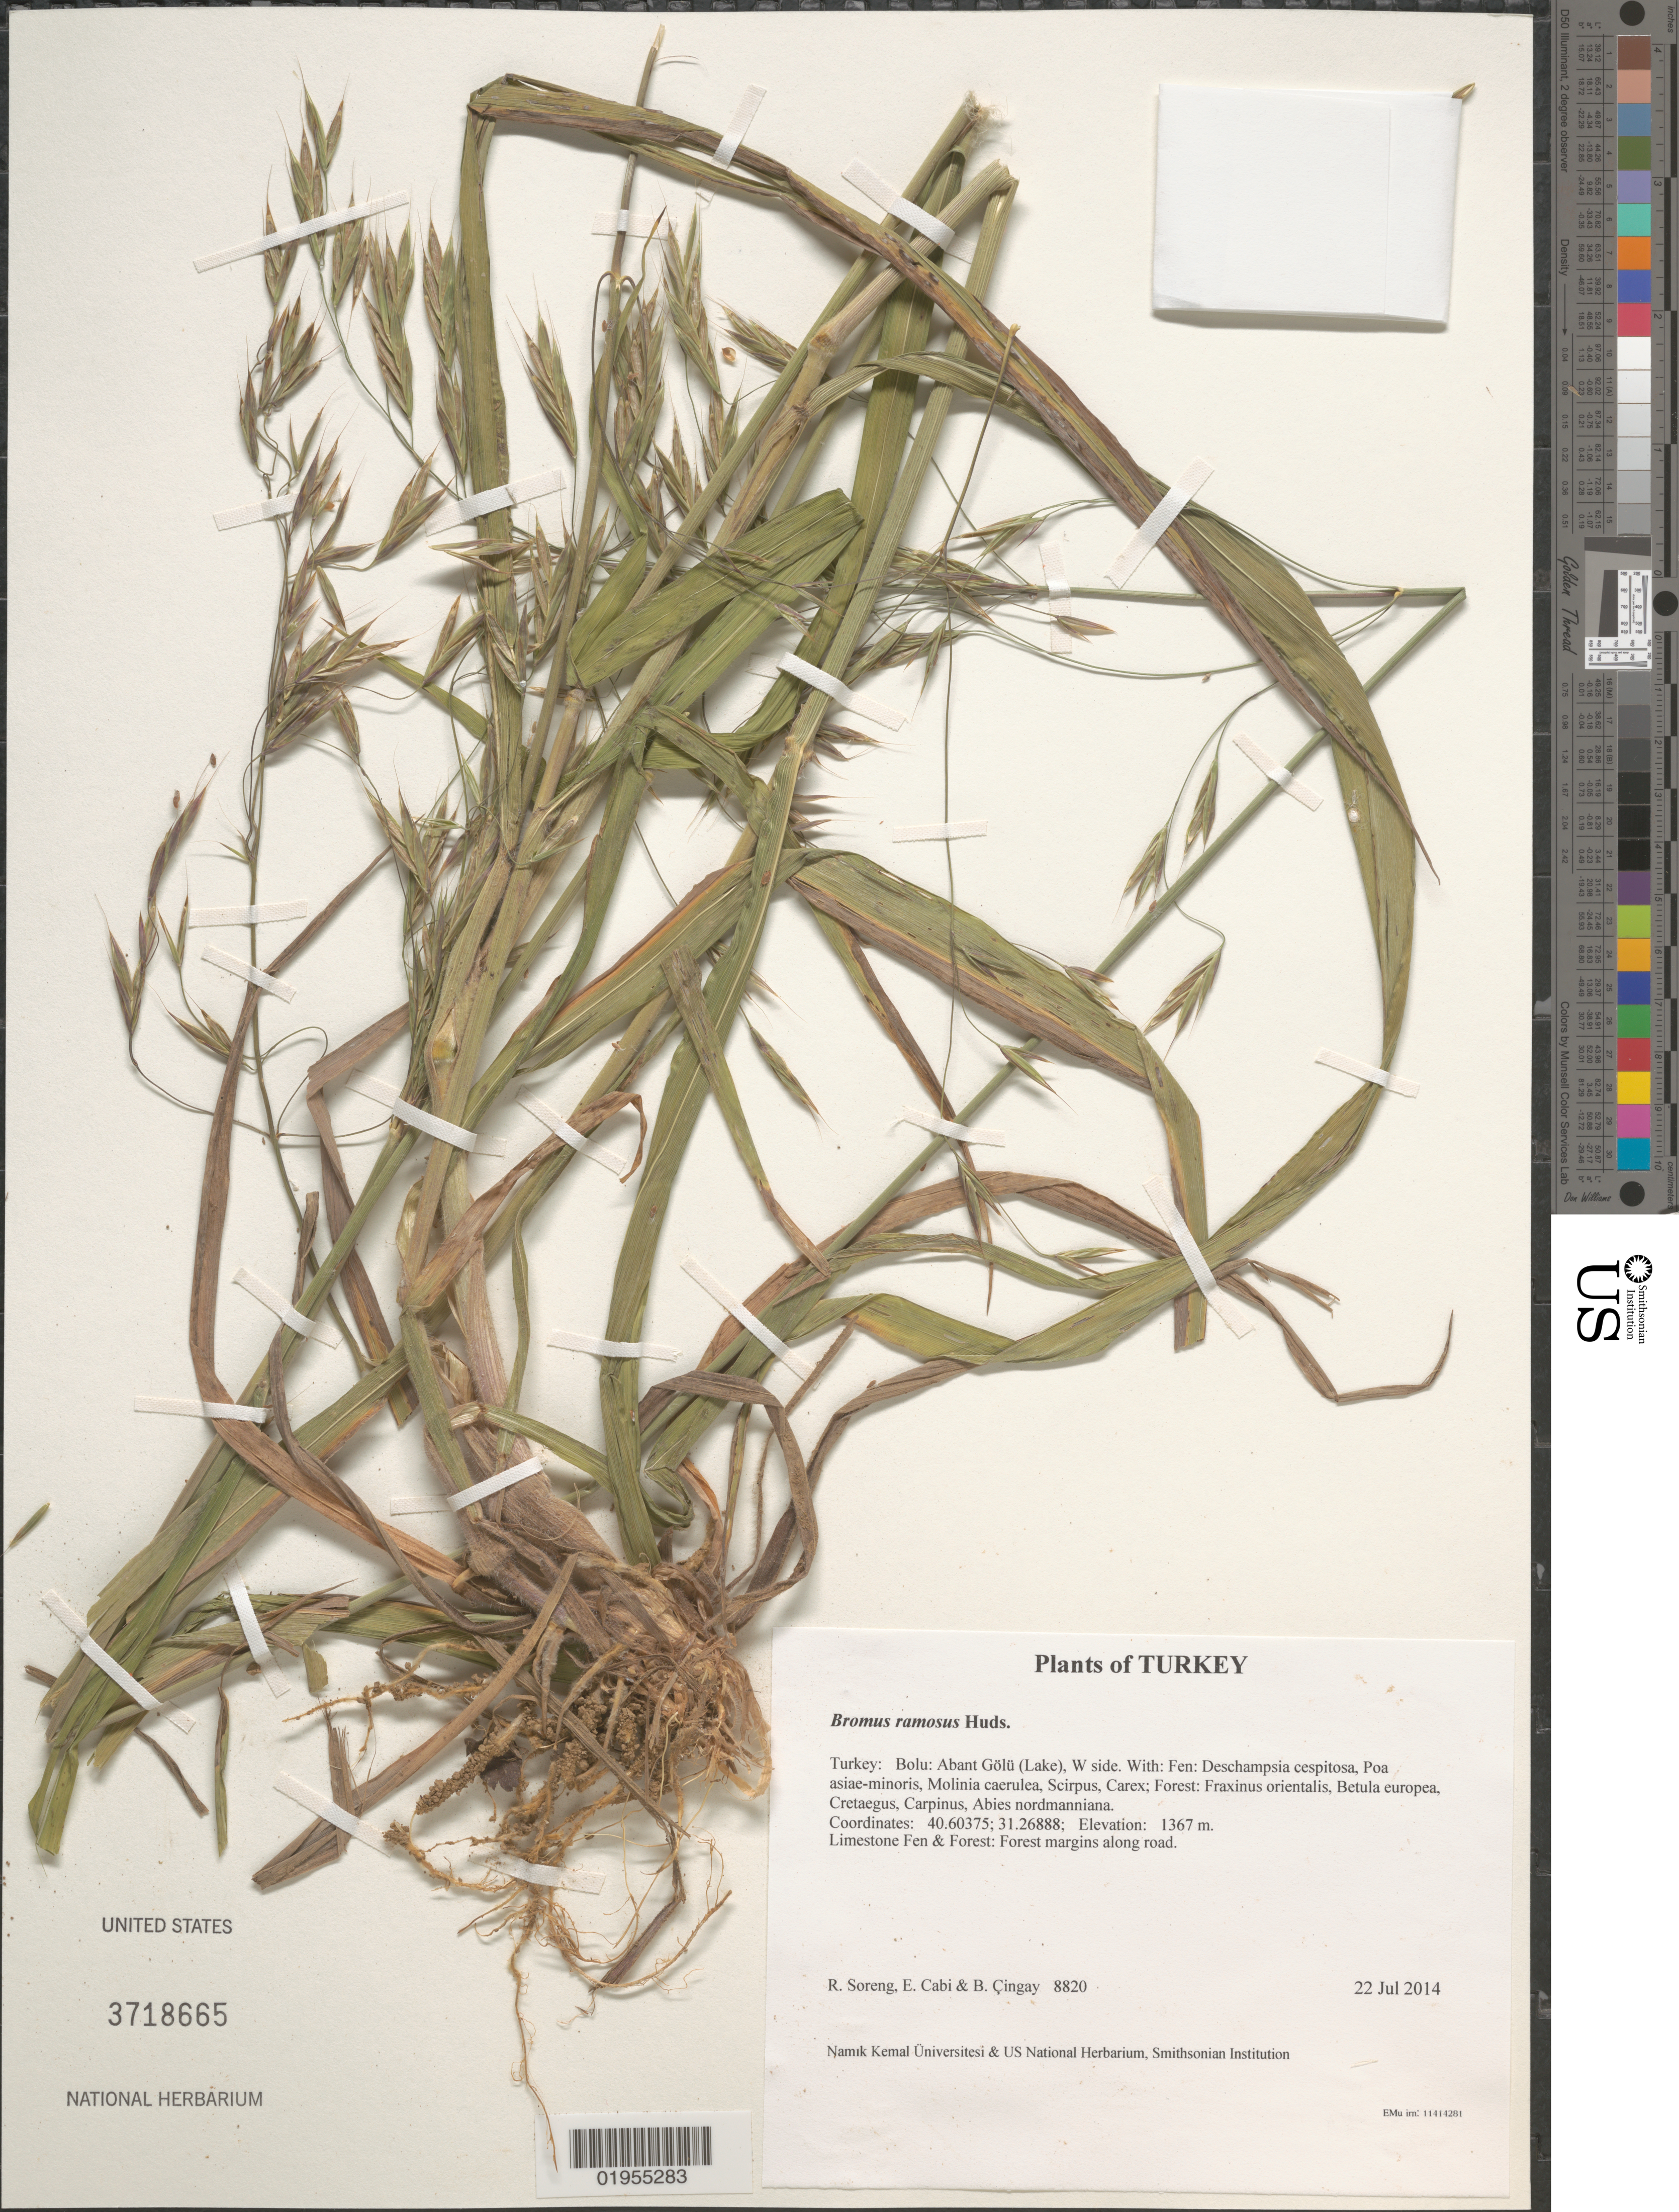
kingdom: Plantae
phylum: Tracheophyta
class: Liliopsida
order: Poales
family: Poaceae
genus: Bromus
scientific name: Bromus ramosus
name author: Huds.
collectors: R. J. Soreng, E. Cabi & B. Çıngay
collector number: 8820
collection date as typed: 22 Jul 2014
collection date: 2014-07-22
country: Turkey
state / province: Bolu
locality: Abant Golu (Lake), W side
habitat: Limestone Fen & Forest: Forest margins along road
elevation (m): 1367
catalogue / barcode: US 3718665